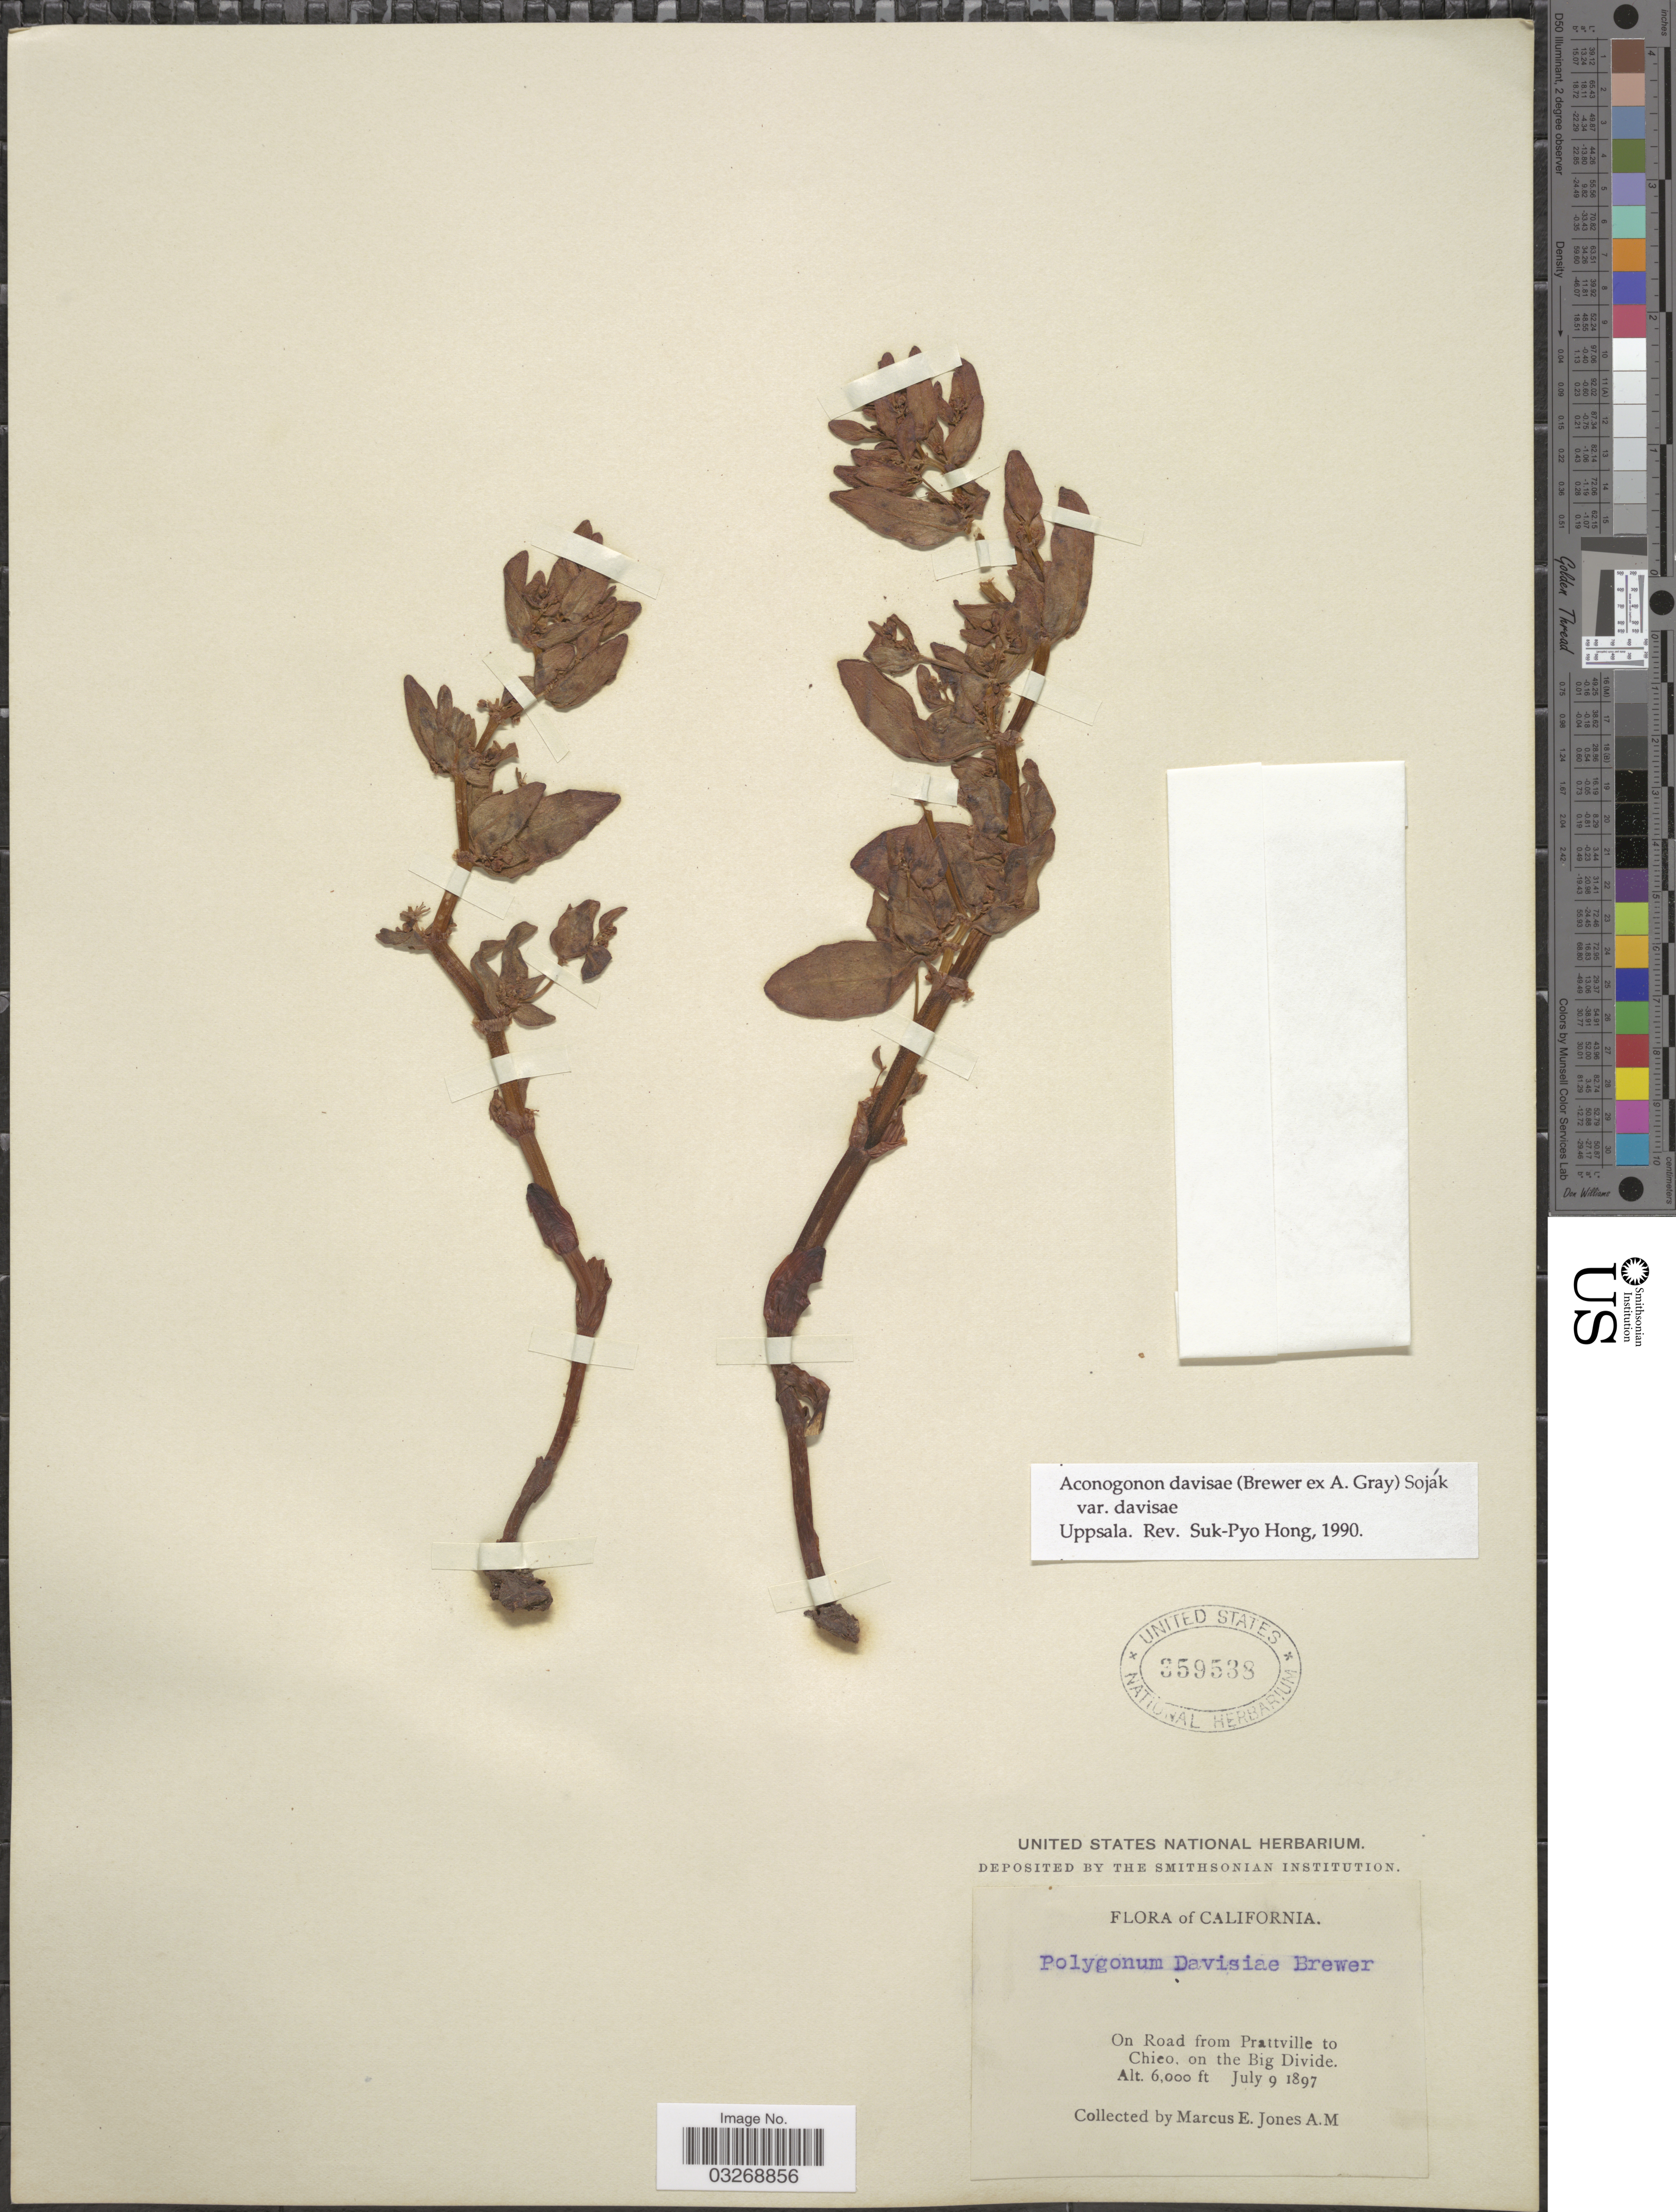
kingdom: Plantae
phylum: Tracheophyta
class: Magnoliopsida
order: Caryophyllales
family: Polygonaceae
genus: Koenigia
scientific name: Koenigia davisiae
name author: (W.H. Brewer ex A. Gray) T.M. Schust. & Reveal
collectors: M. E. Jones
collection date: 1897-07-09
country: United States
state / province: California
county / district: Butte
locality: On road from Pratville to Chico, on the Big Divide.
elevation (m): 1829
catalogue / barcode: US 359538